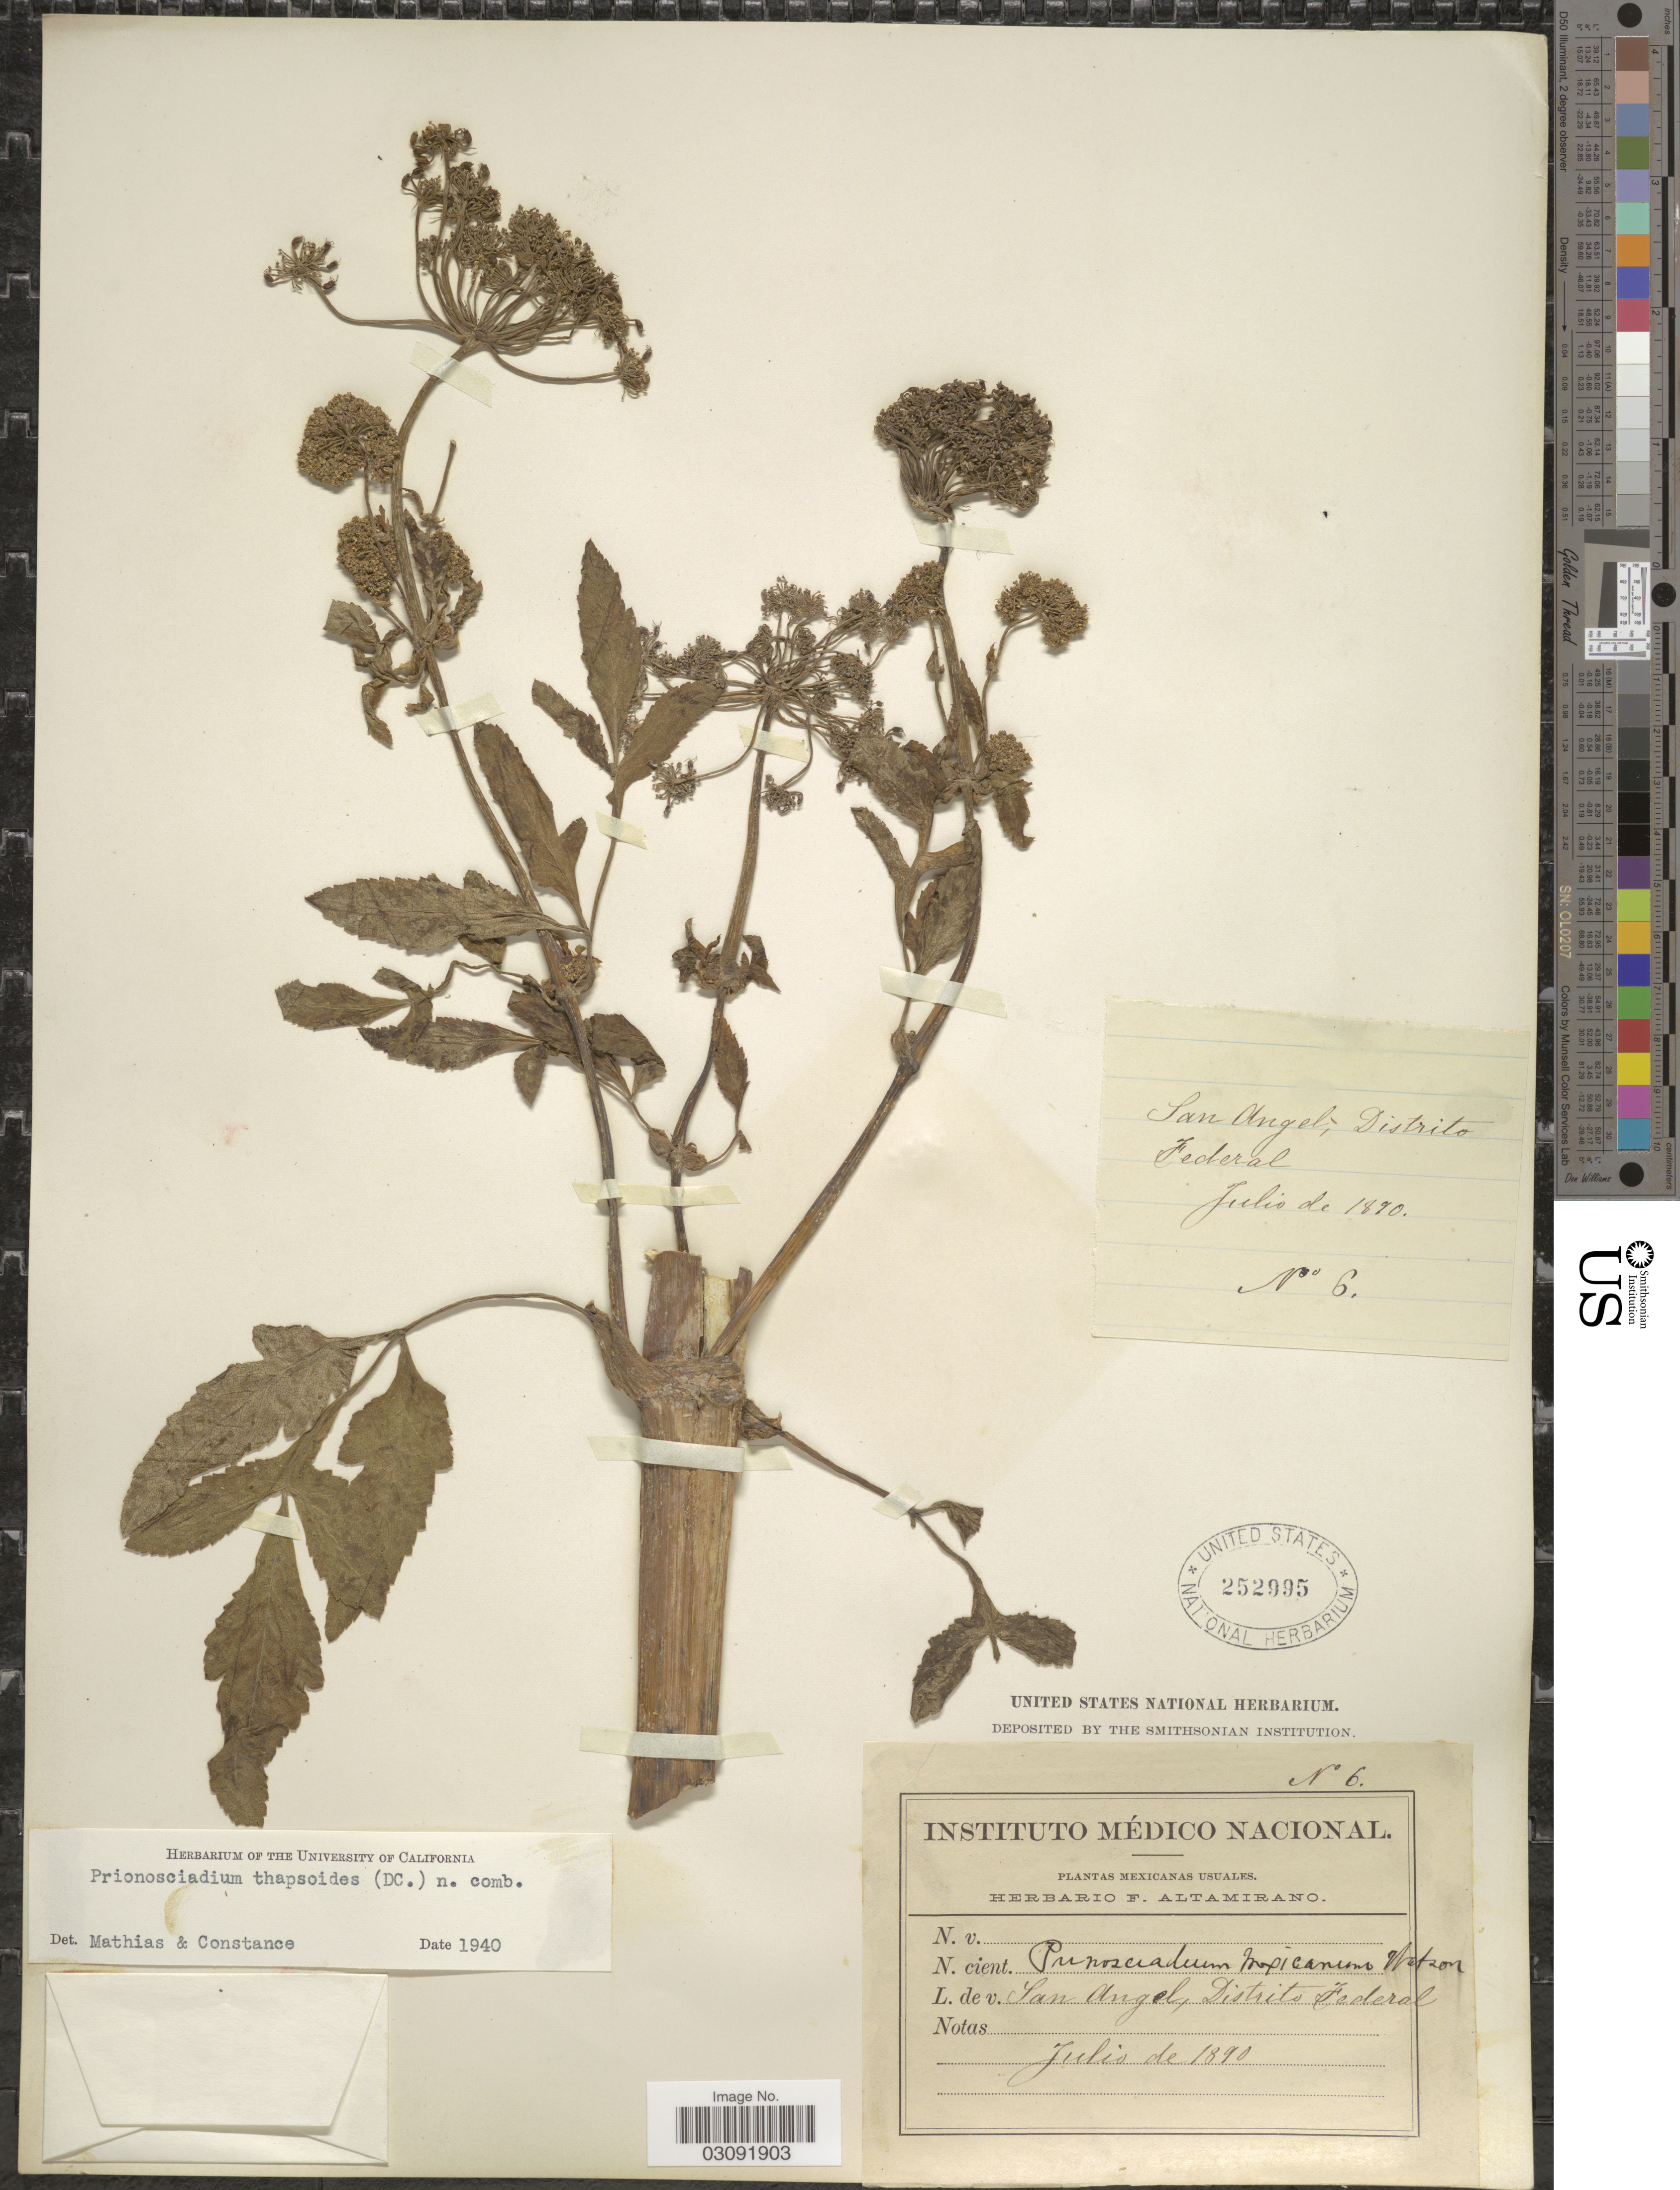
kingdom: Plantae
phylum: Tracheophyta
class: Magnoliopsida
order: Apiales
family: Apiaceae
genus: Prionosciadium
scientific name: Prionosciadium thapsoides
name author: (DC.)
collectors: Ex herb. F. Altamirano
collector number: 6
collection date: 1890-07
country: Mexico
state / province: Distrito Federal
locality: San Angel.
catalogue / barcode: US 252995